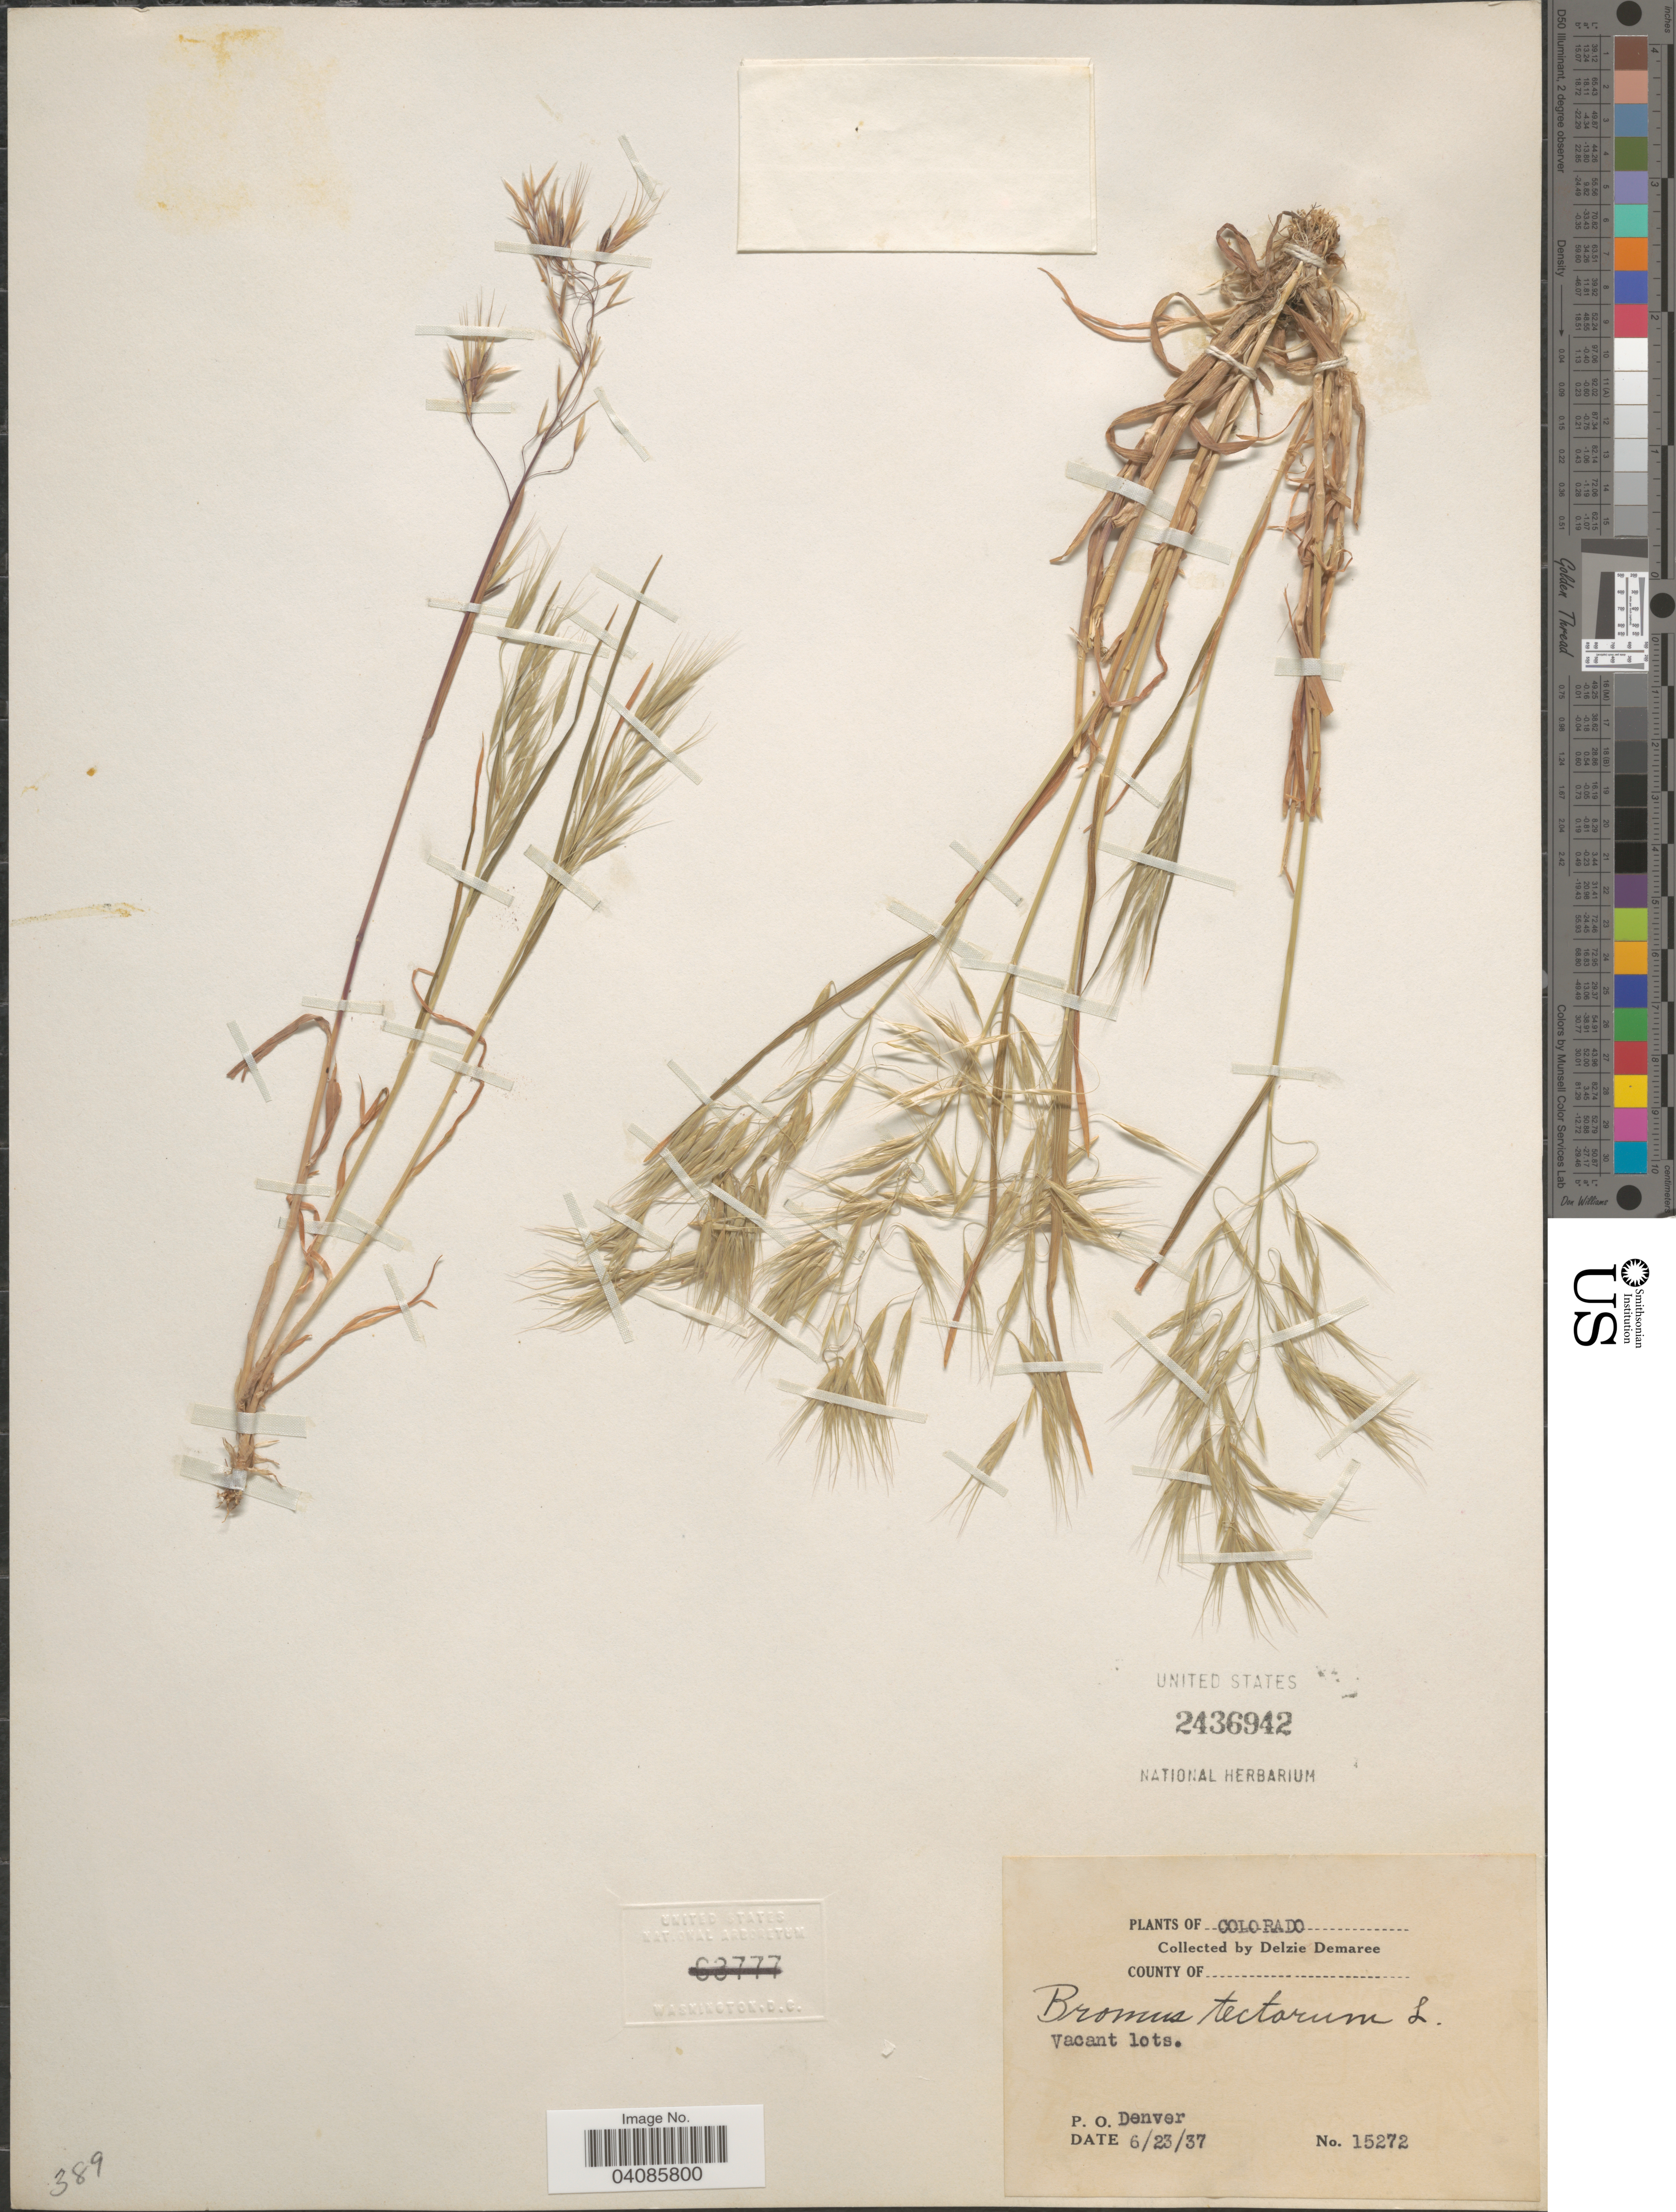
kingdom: Plantae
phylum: Tracheophyta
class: Liliopsida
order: Poales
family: Poaceae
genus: Bromus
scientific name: Bromus tectorum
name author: L.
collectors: D. Demaree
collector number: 15272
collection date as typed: Transcribed d/m/y: 23/6/37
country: United States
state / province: Colorado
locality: Vacant lots. P. O. Denver.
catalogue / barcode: US 2436942